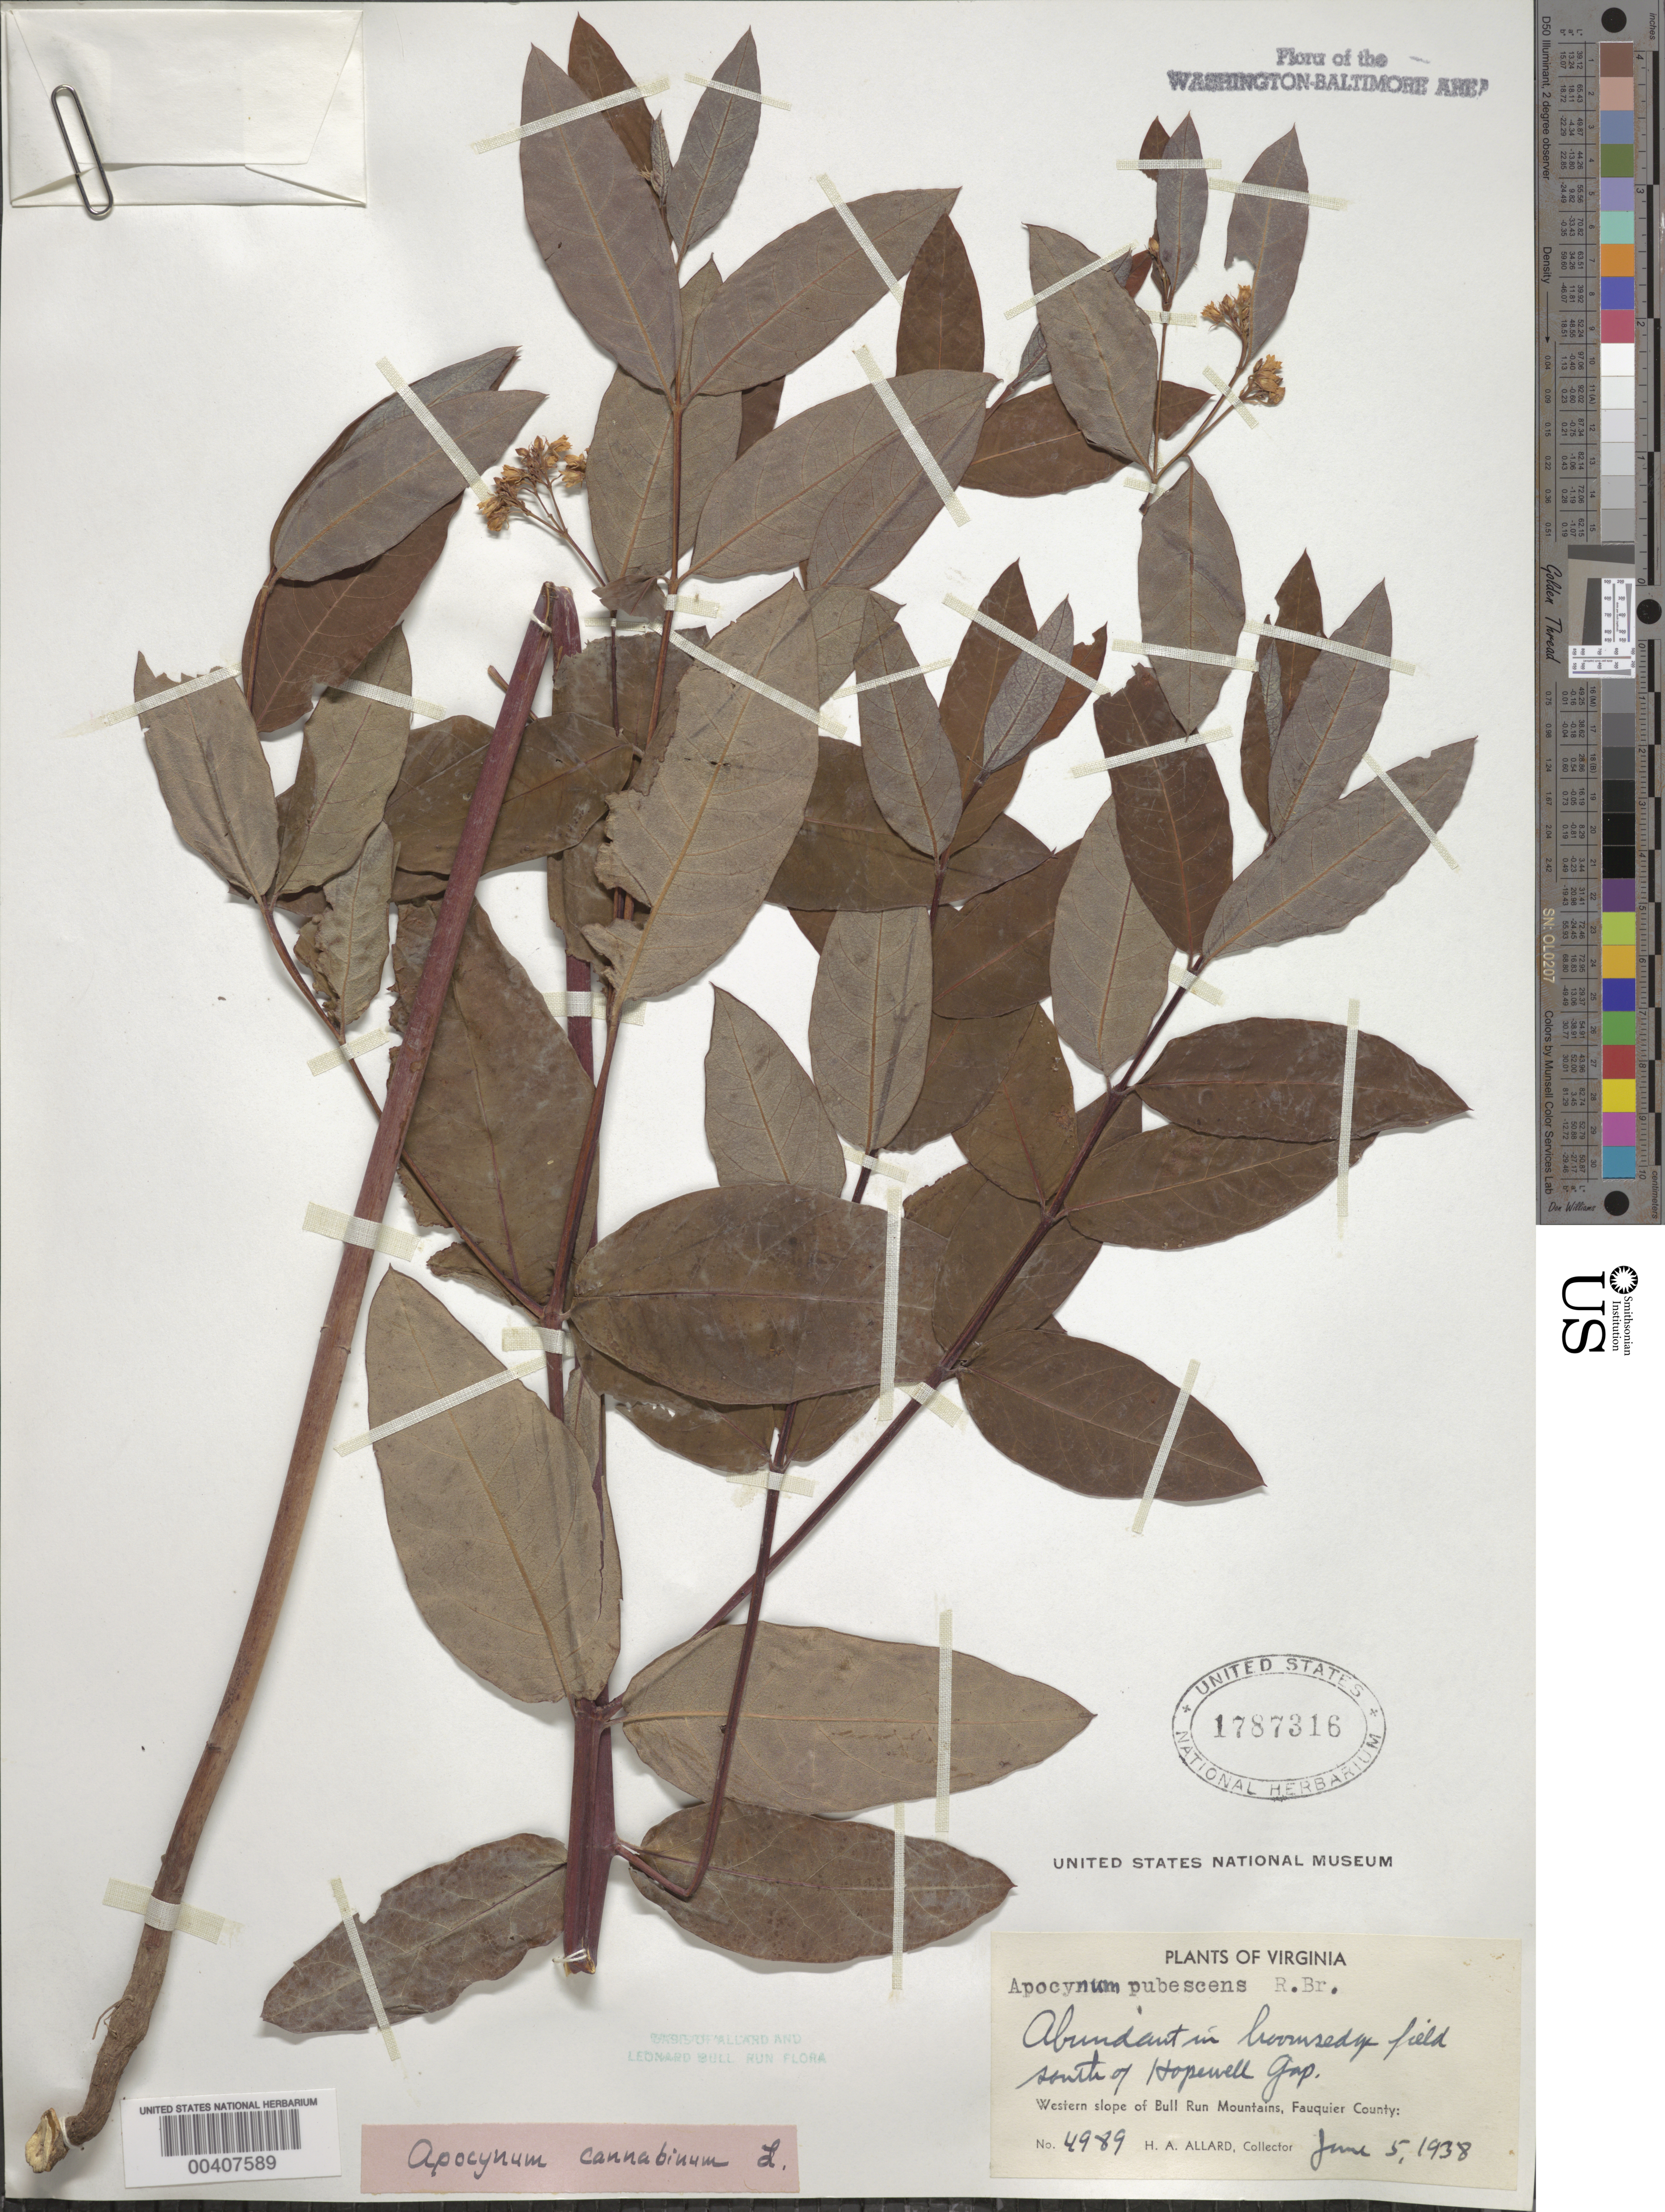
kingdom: Plantae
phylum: Tracheophyta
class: Magnoliopsida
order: Gentianales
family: Apocynaceae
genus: Apocynum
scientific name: Apocynum cannabinum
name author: L.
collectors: H. A. Allard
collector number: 4989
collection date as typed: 05 Jun 1938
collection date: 1938-06-05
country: United States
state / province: Virginia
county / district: Fauquier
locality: South of Hopewell Gap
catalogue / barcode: US 1787316